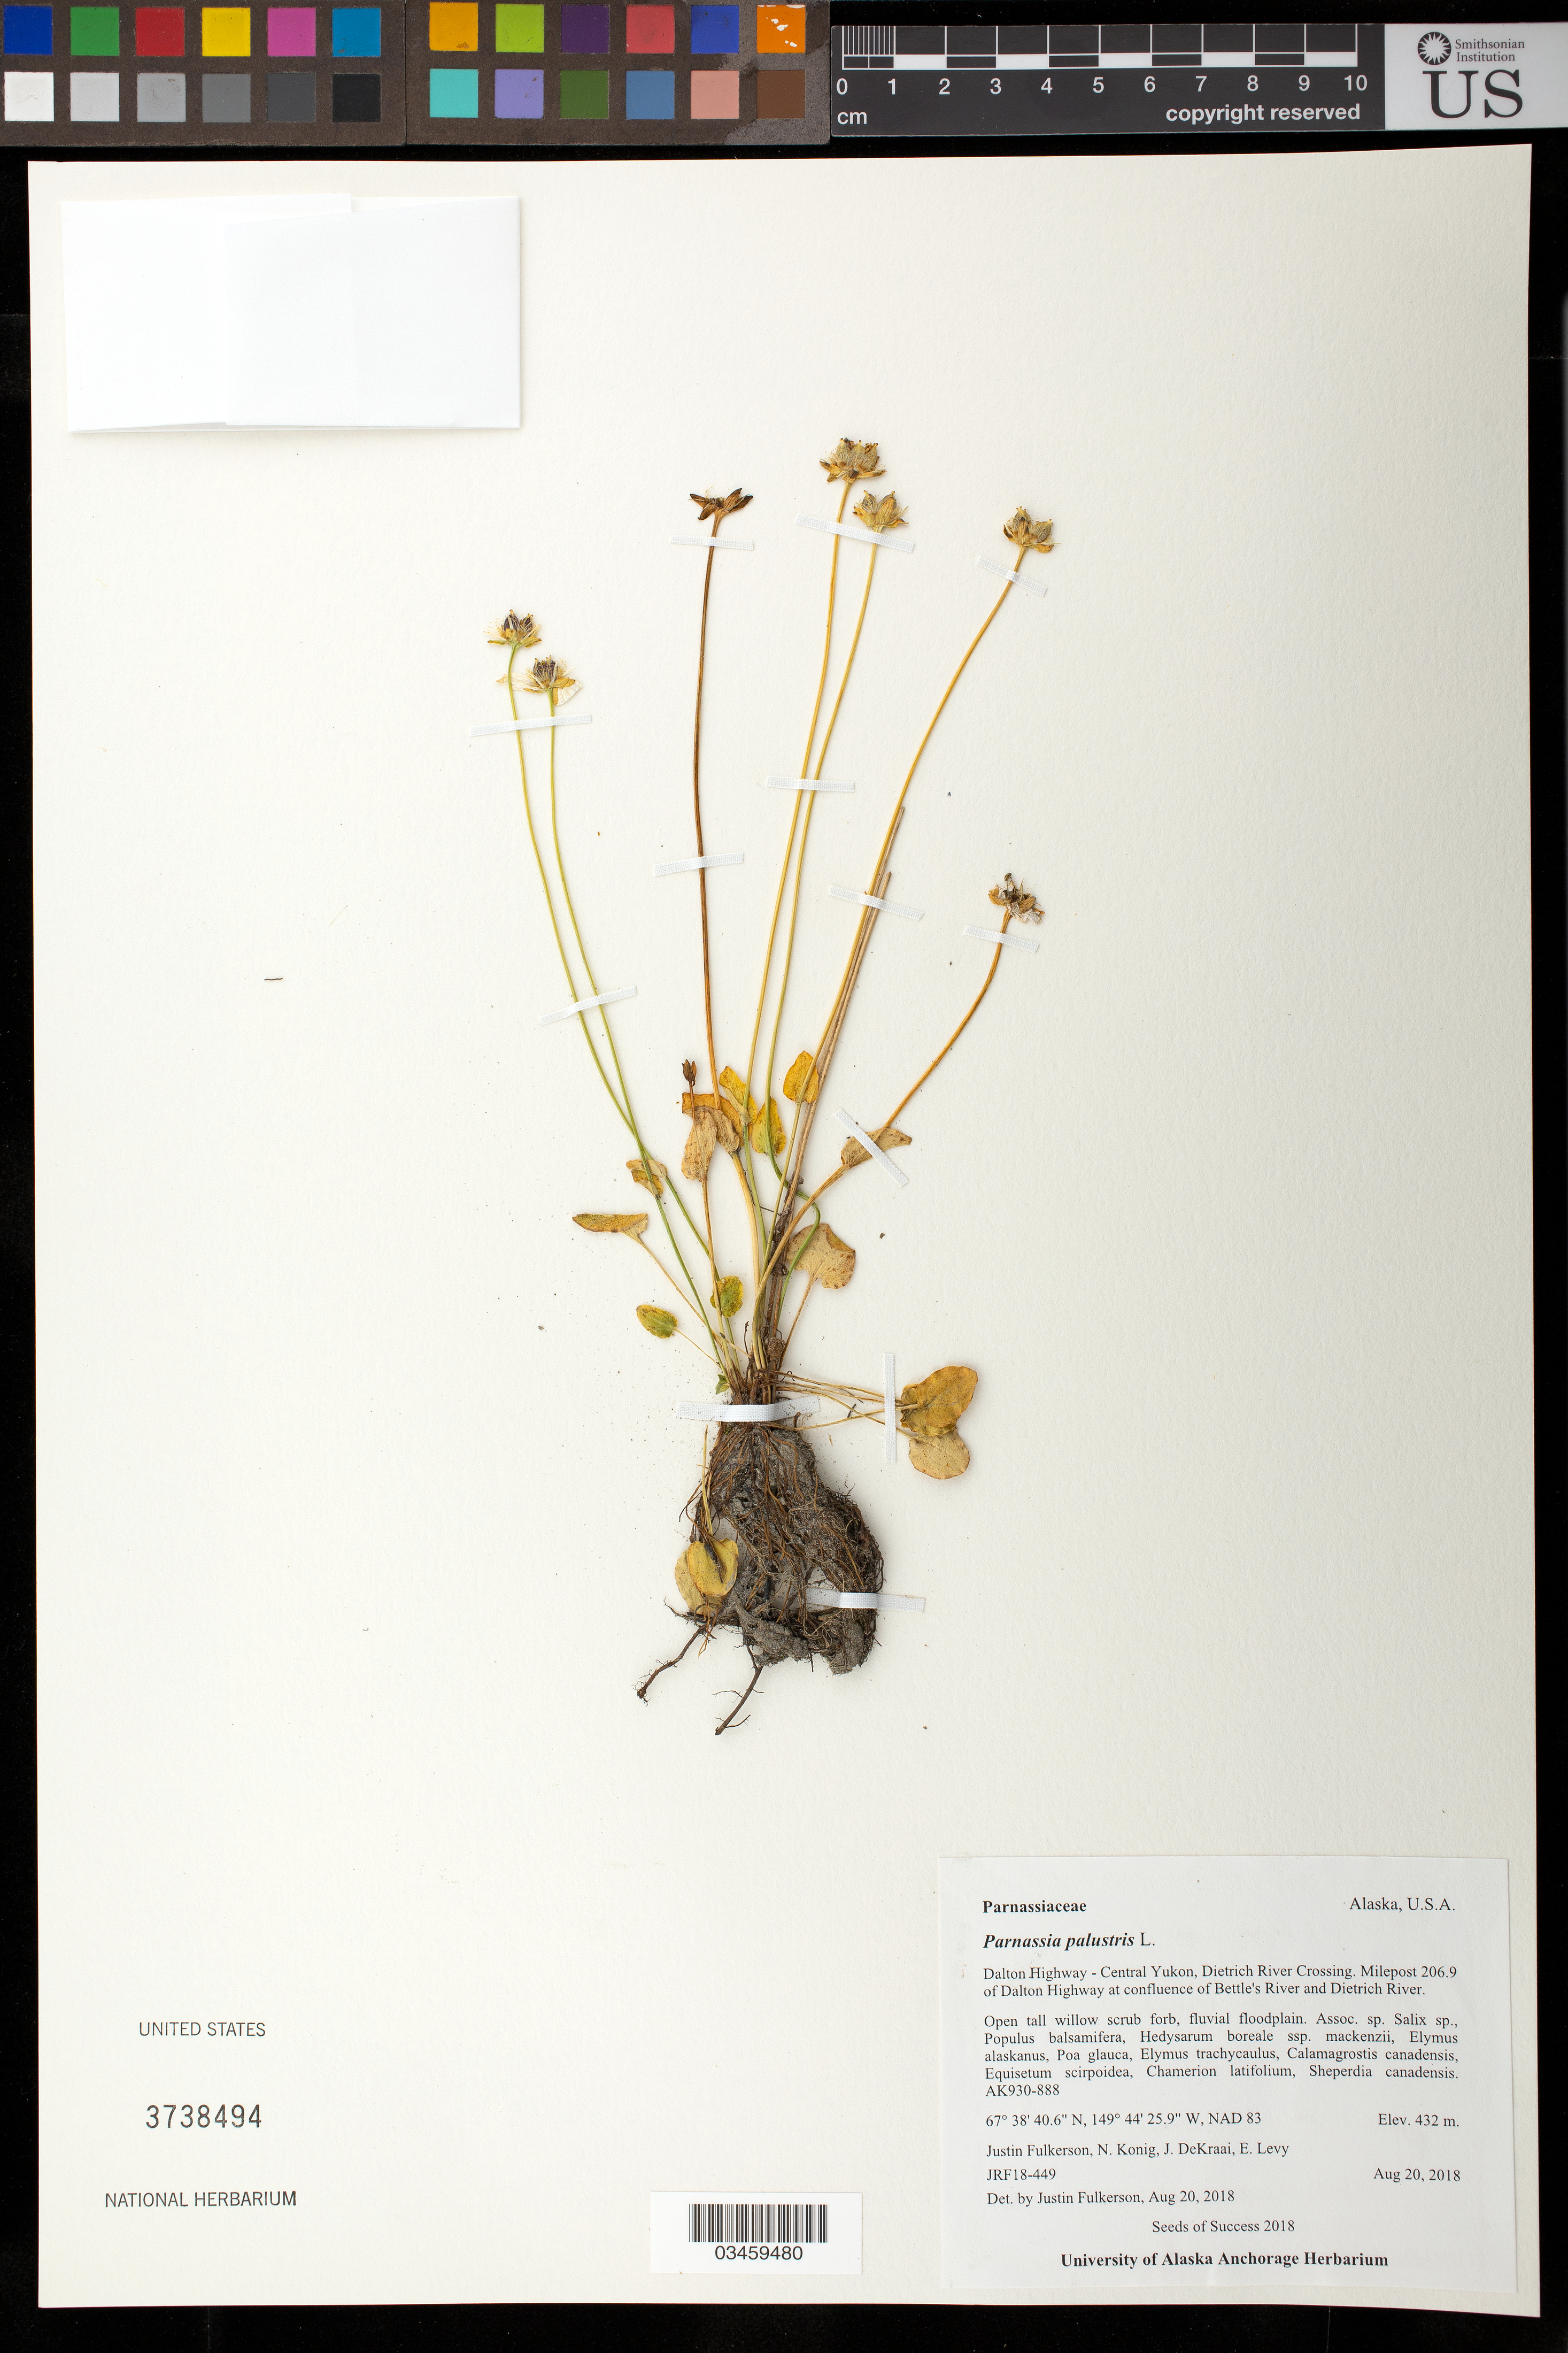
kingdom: Plantae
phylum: Tracheophyta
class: Magnoliopsida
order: Celastrales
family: Parnassiaceae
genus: Parnassia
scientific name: Parnassia palustris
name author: L.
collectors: J. Fulkerson, N. Konig, E. Levy & J. Dekraai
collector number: JRF18-449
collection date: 2018-08-20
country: United States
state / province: Alaska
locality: Dalton Hwy-Central Yukon, Dietrich River crossing at confluence of Bettle's River, milepost 206.9 of Dalton Hwy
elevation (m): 432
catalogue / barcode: US 3738494